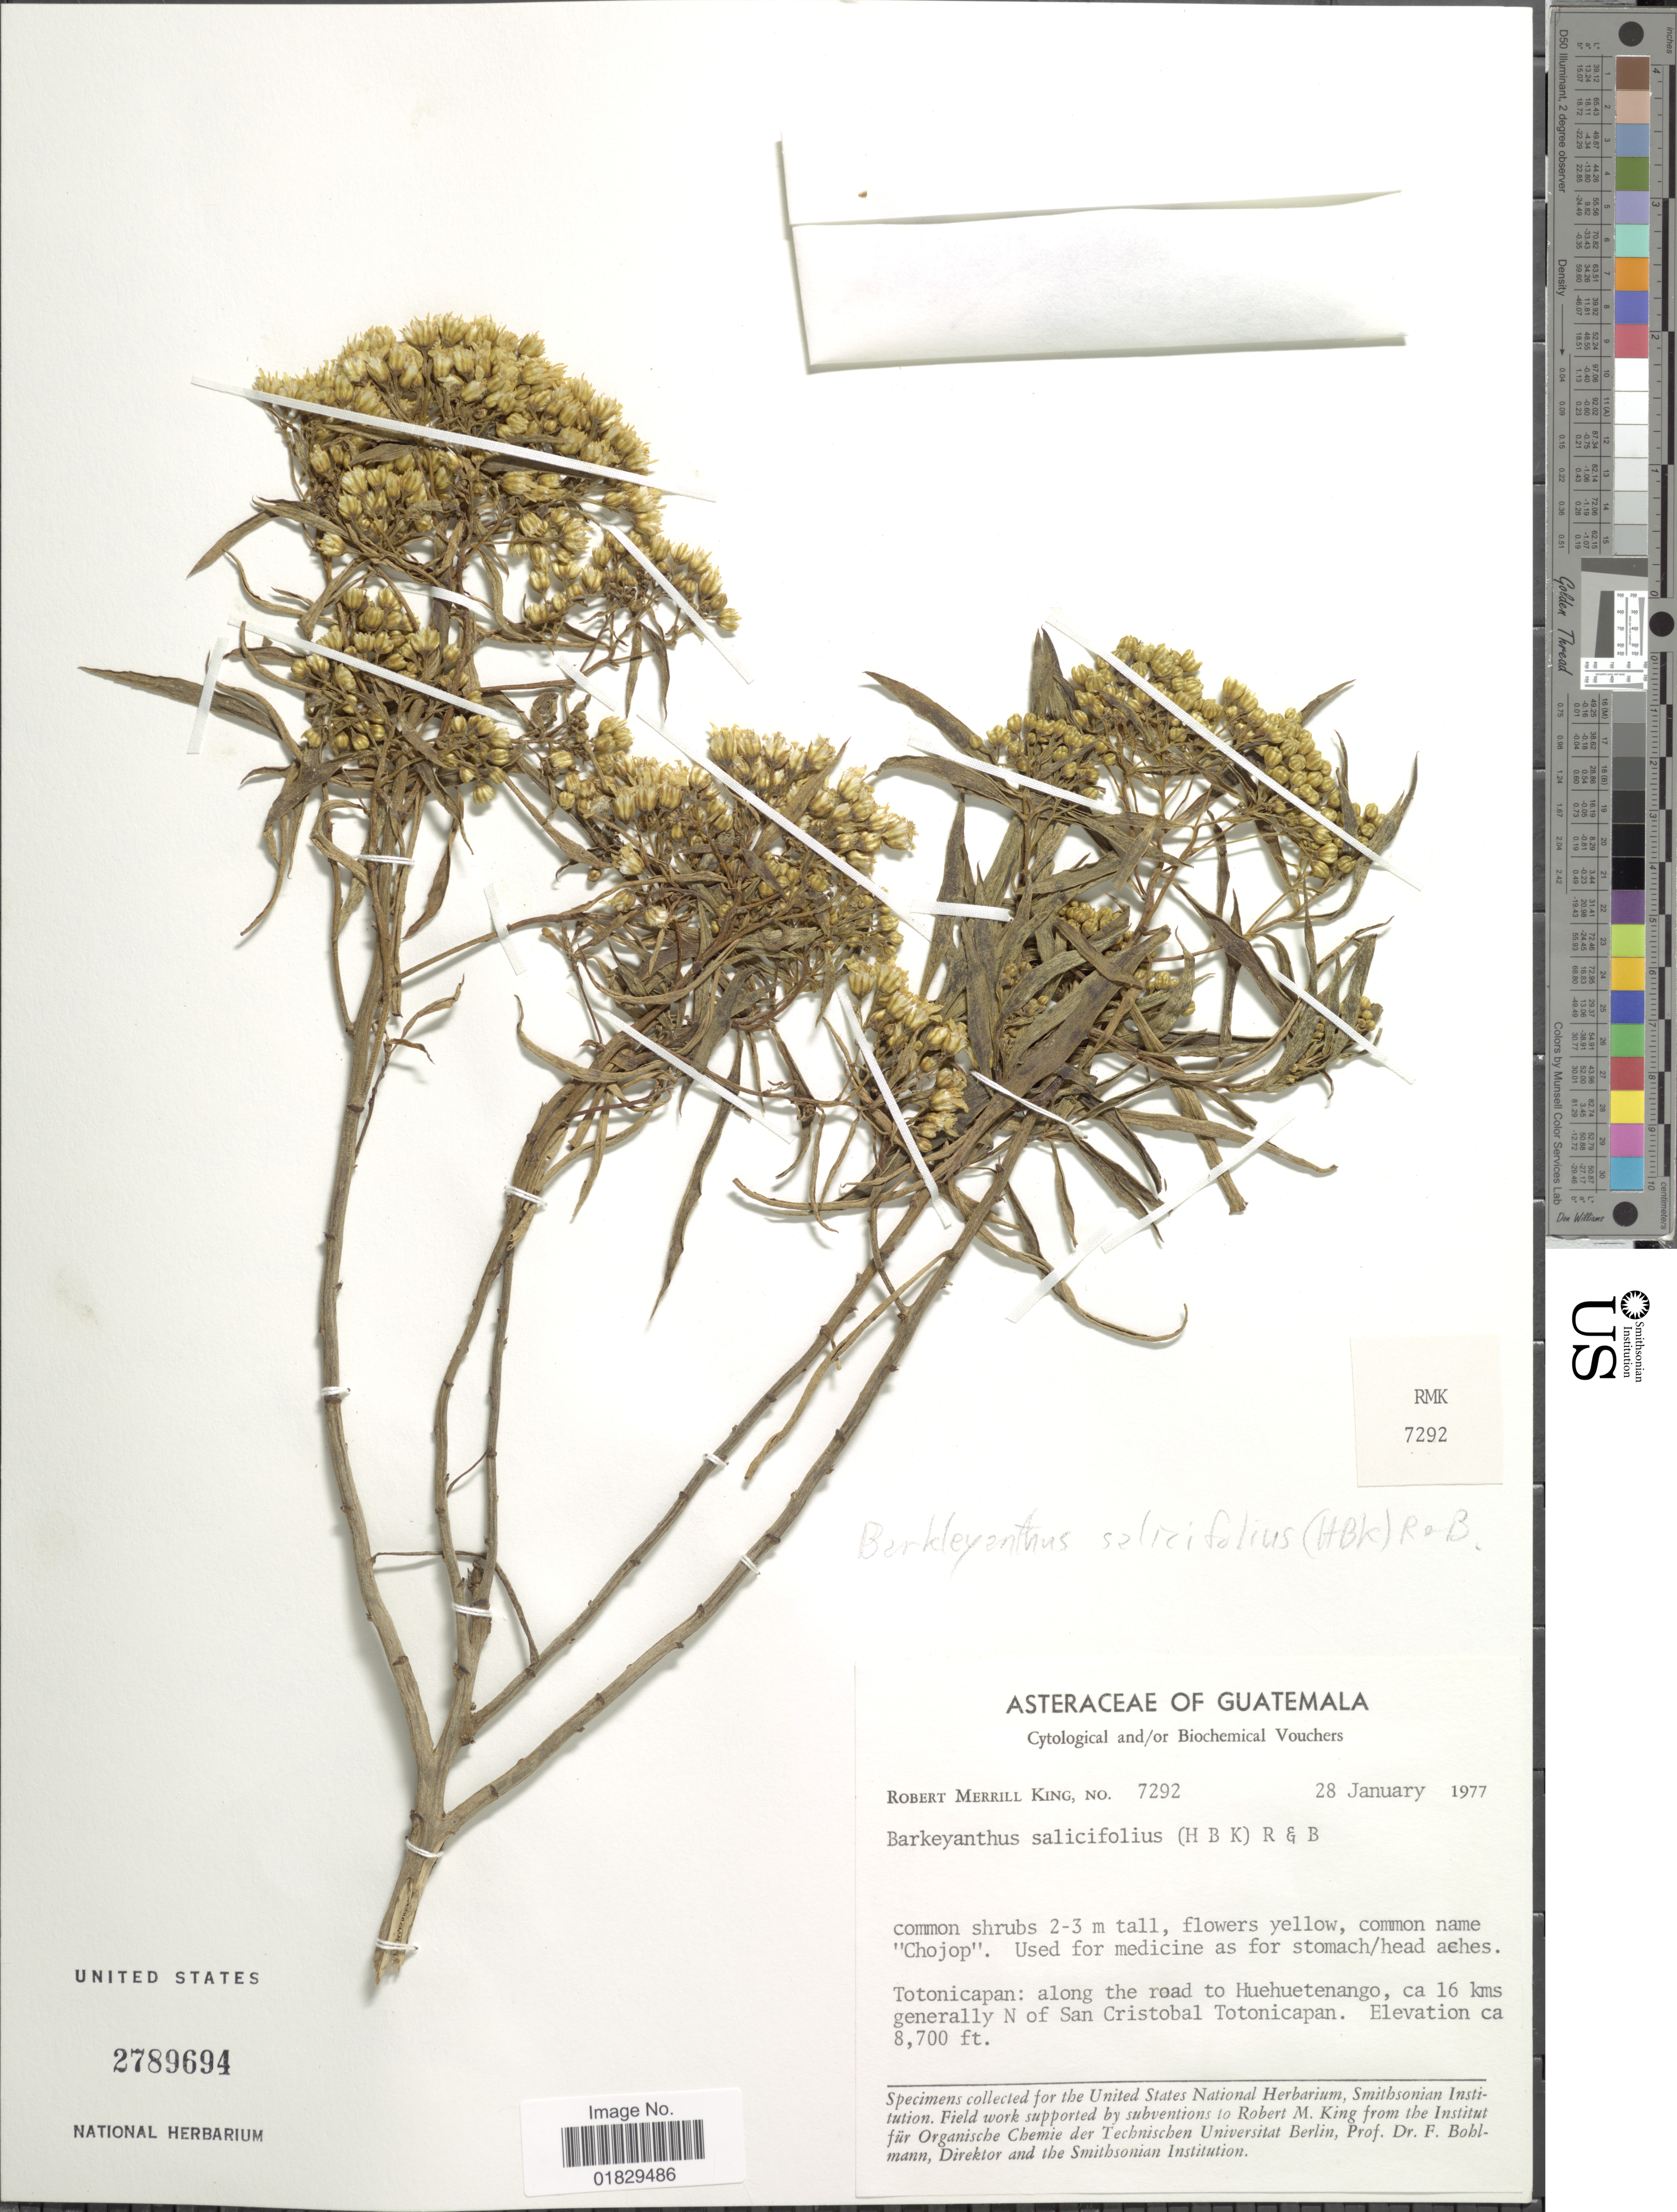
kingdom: Plantae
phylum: Tracheophyta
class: Magnoliopsida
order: Asterales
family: Asteraceae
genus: Barkleyanthus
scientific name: Barkleyanthus salicifolius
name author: (Kunth) H. Rob. & Brettell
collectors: R. M. King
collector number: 7292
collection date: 1977-01-28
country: Guatemala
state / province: Totonicapan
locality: Totonicapan: along the road to Huehuetenango, ca 16 kms generally N of San Cristobal Totonicapan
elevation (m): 2652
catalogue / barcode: US 2789694